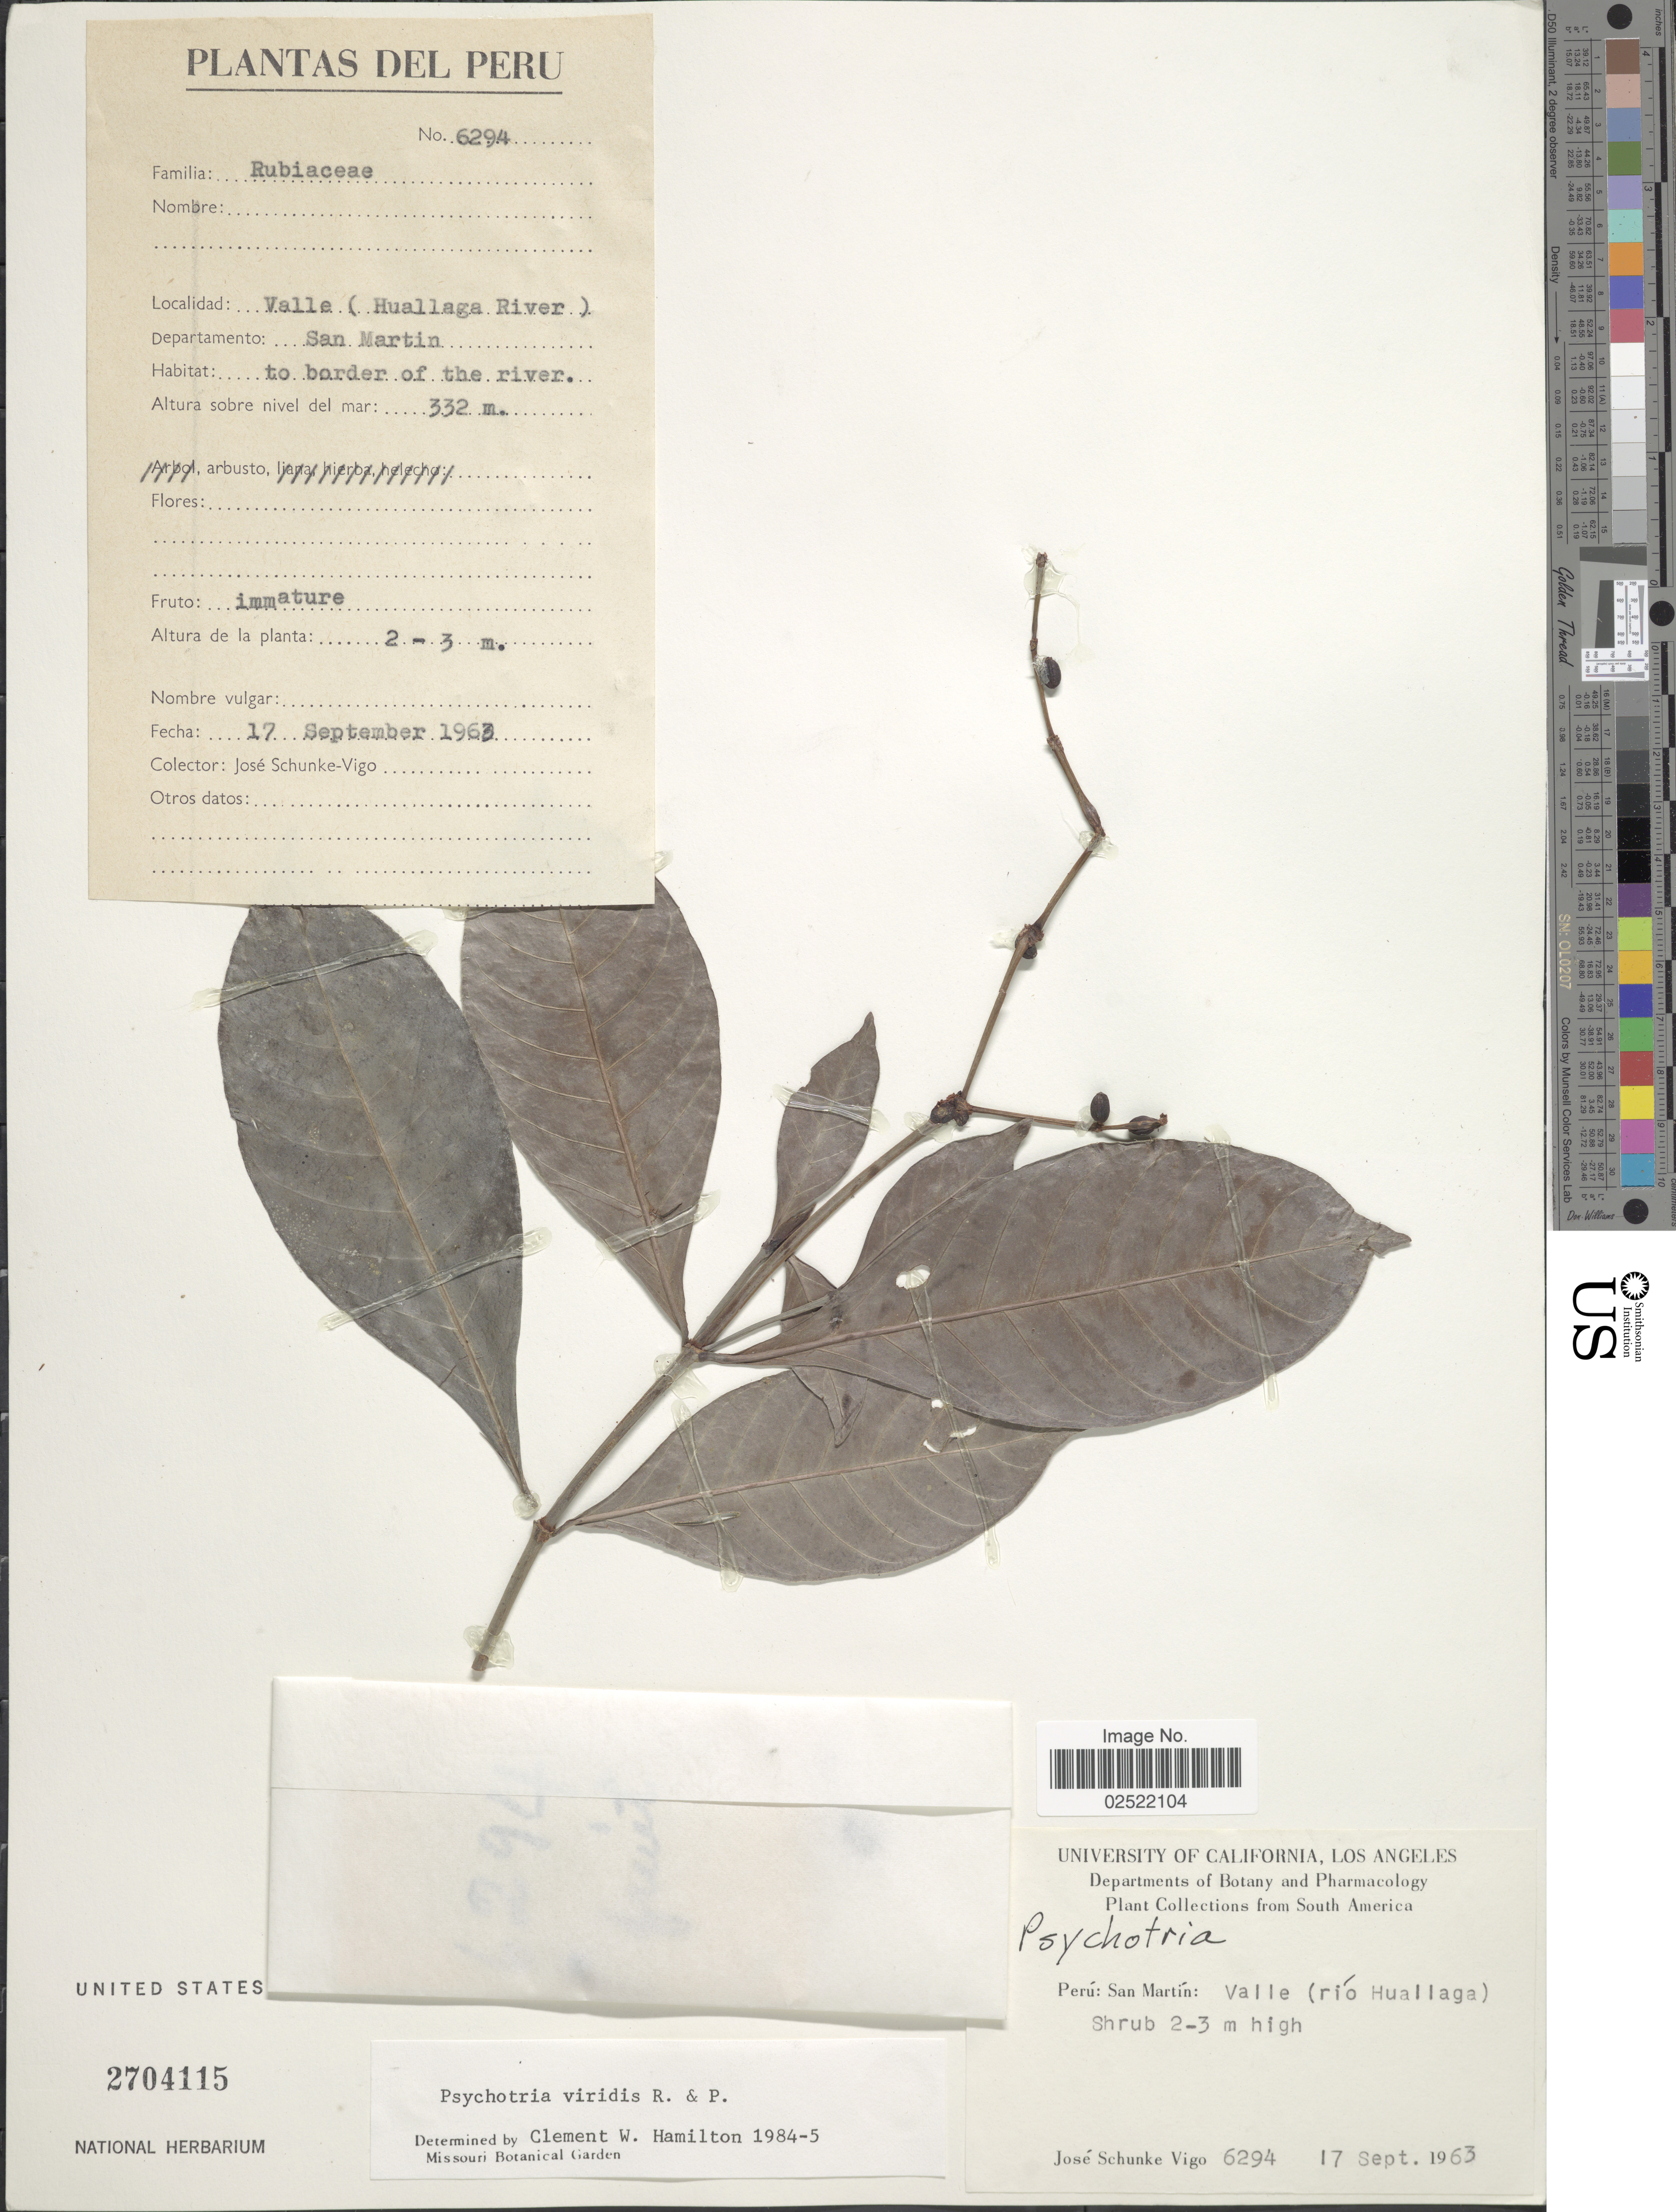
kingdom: Plantae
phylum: Tracheophyta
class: Magnoliopsida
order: Gentianales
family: Rubiaceae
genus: Psychotria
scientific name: Psychotria viridis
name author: Ruiz & Pav.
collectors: J. Schunke Vigo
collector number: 6294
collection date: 1963-09-17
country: Peru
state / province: San Martín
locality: Valle (rio Huallaga), to border of the river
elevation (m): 332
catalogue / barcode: US 2704115